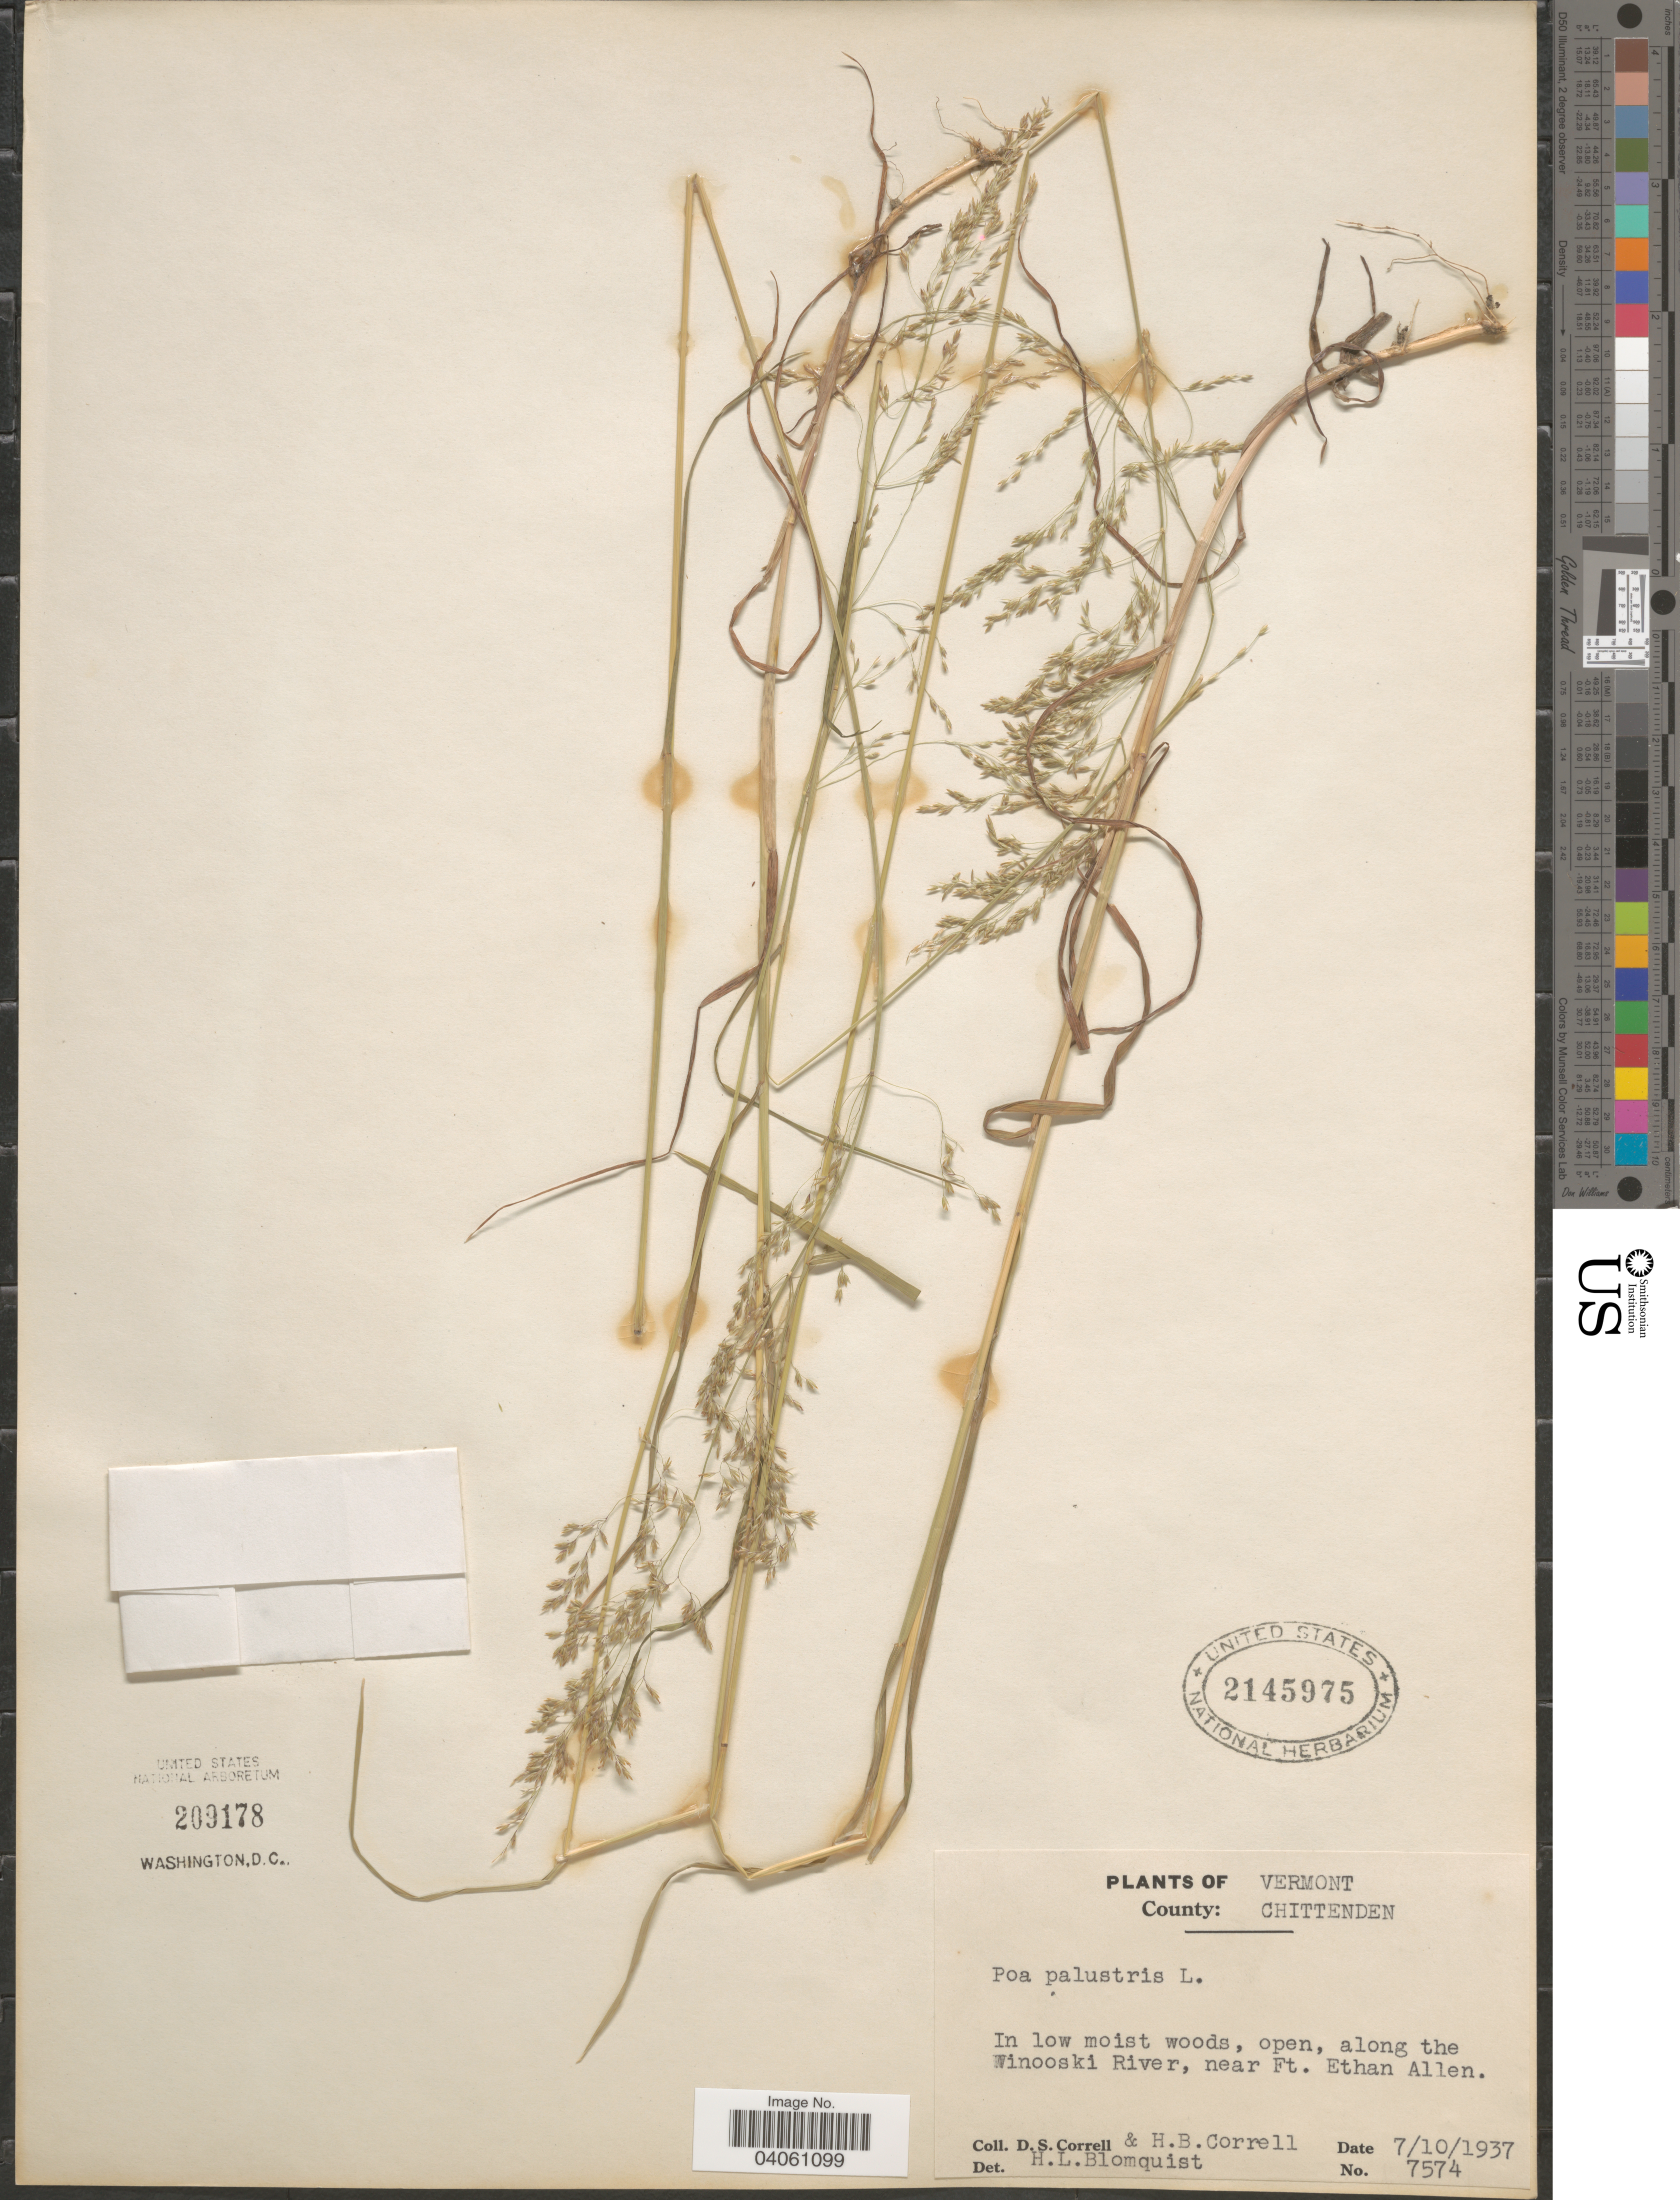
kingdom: Plantae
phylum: Tracheophyta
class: Liliopsida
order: Poales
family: Poaceae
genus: Poa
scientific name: Poa palustris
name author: L.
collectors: D. S. Correll & H. Correll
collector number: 7574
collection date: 1937-07-10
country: United States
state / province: Vermont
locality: County: Chittenden. Along the Winooski River, near Ft. Ethan Allen.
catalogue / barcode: US 2145975